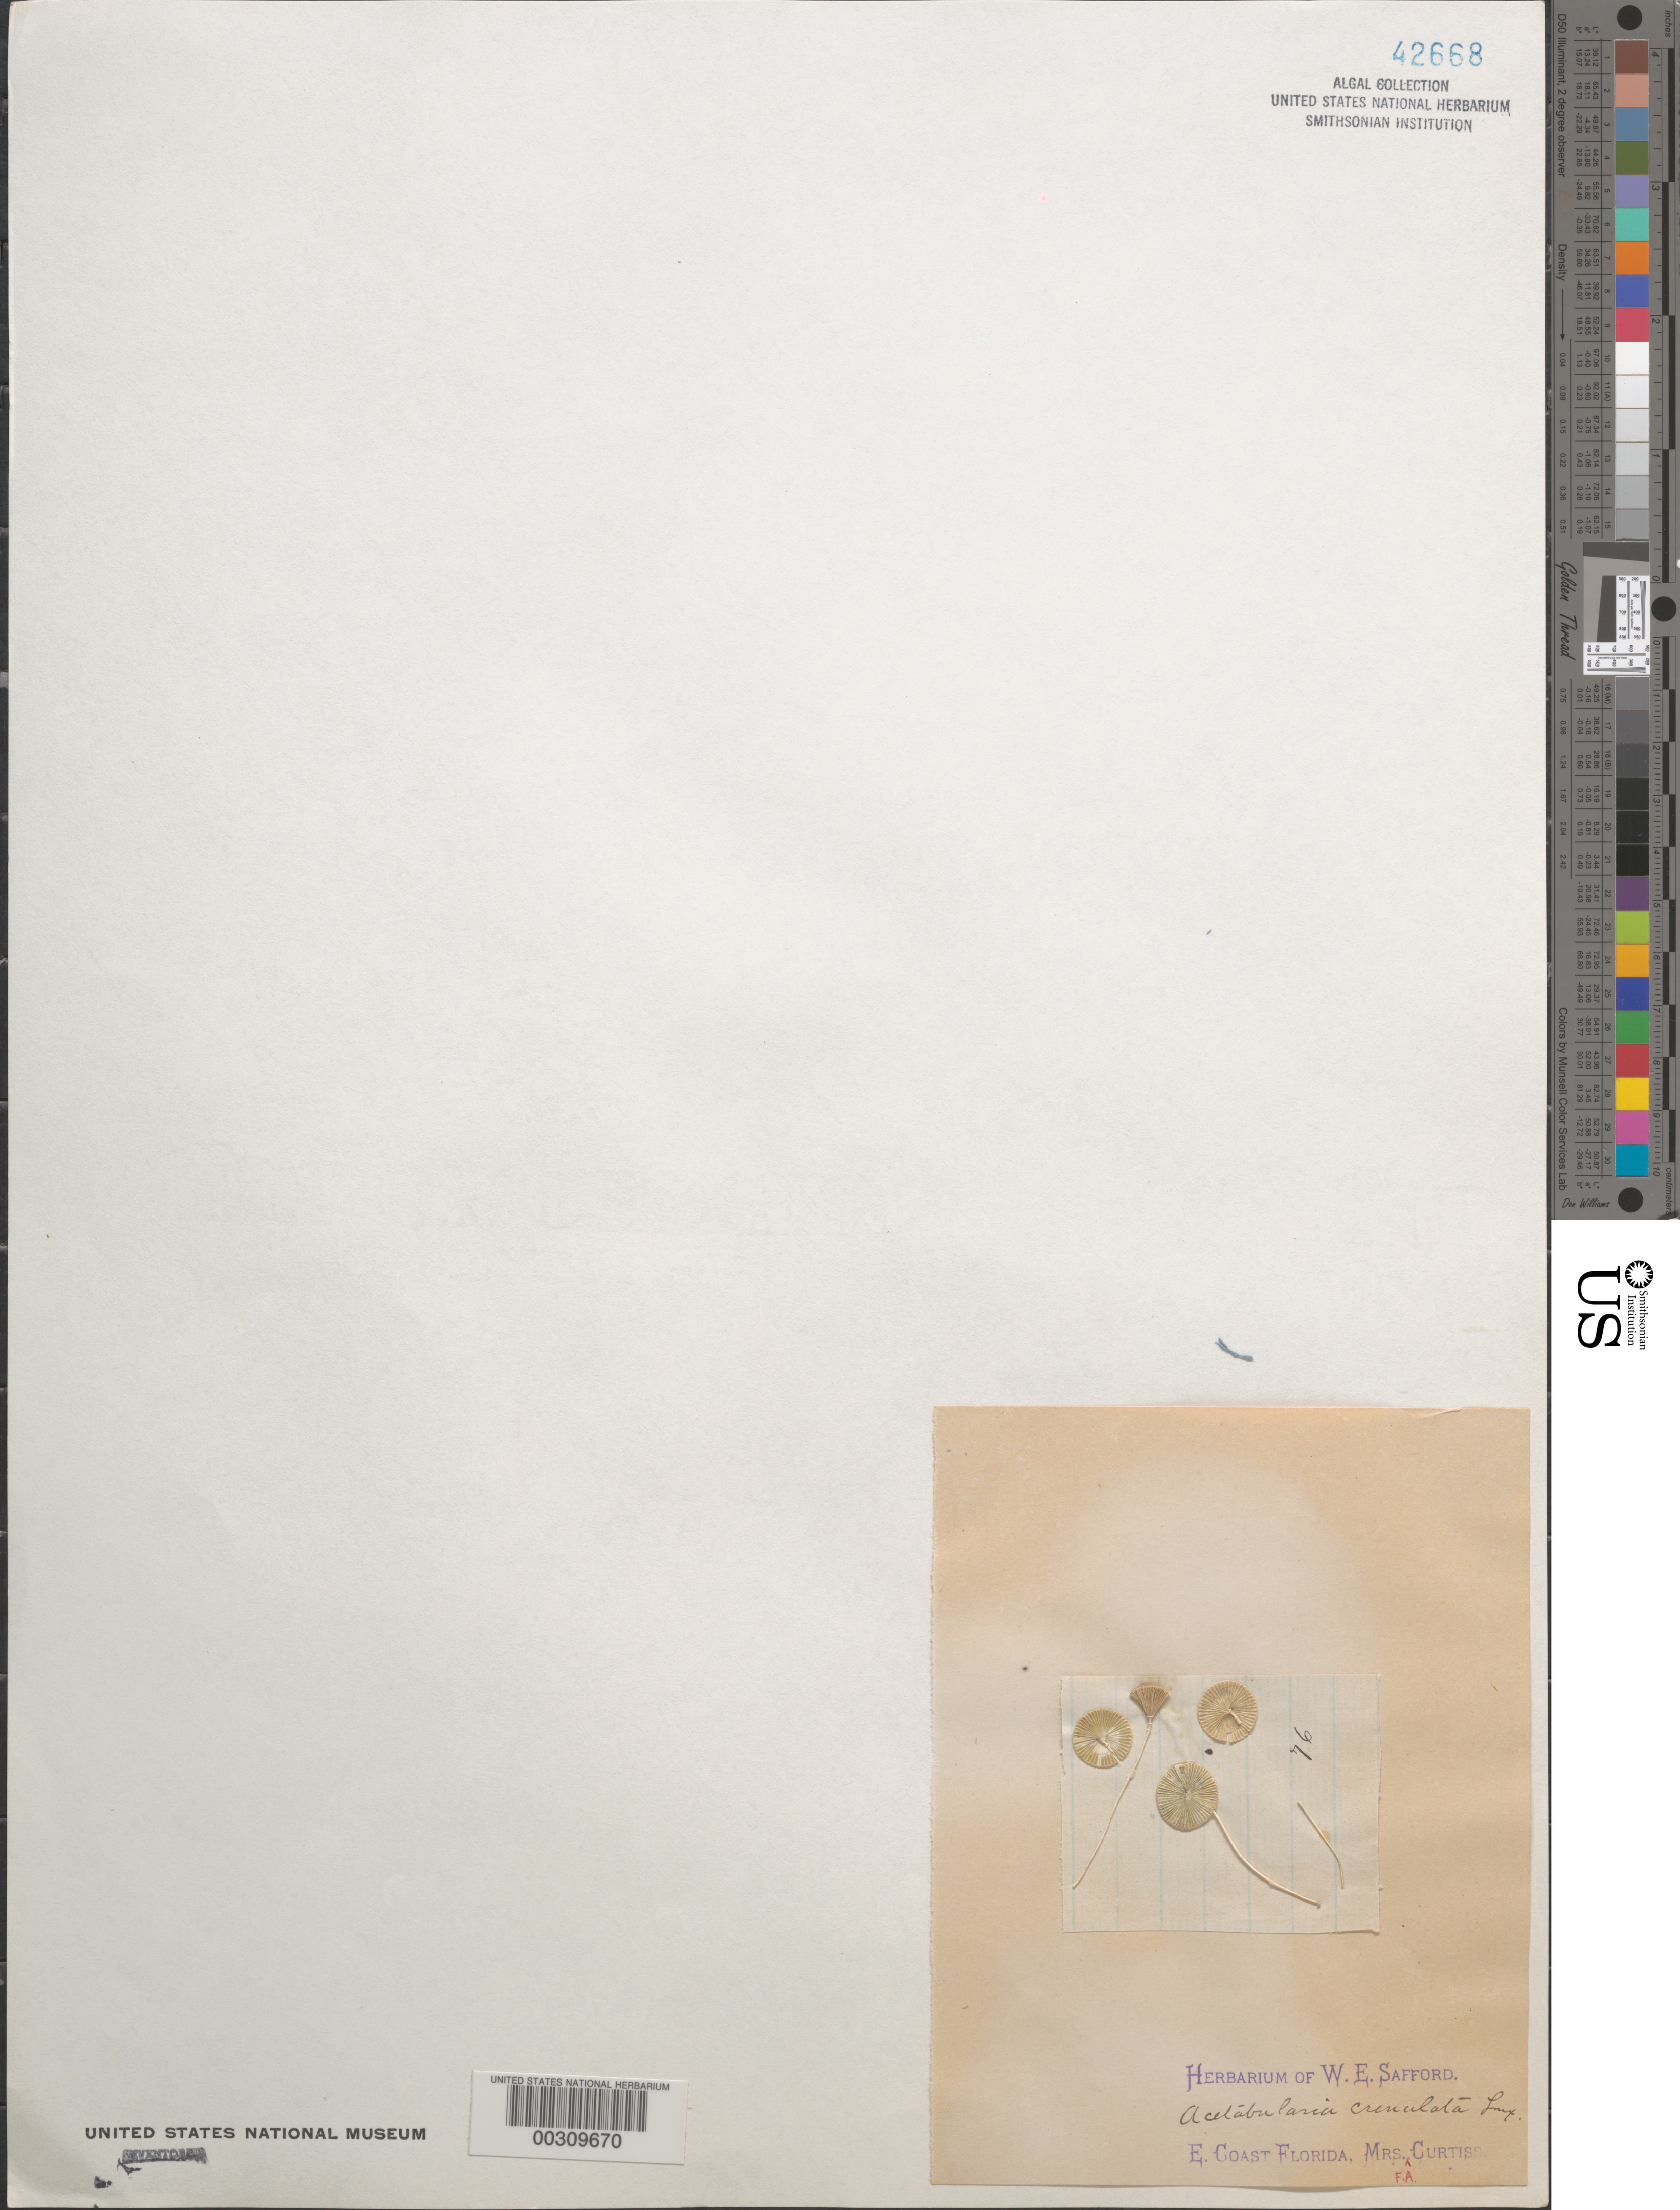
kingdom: Plantae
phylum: Chlorophyta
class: Ulvophyceae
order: Dasycladales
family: Polyphysaceae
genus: Acetabularia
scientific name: Acetabularia acetabulum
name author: J.V.Lamouroux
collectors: F. A. Curtiss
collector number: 76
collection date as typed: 18--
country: United States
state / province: Florida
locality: East coast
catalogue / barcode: US 42668